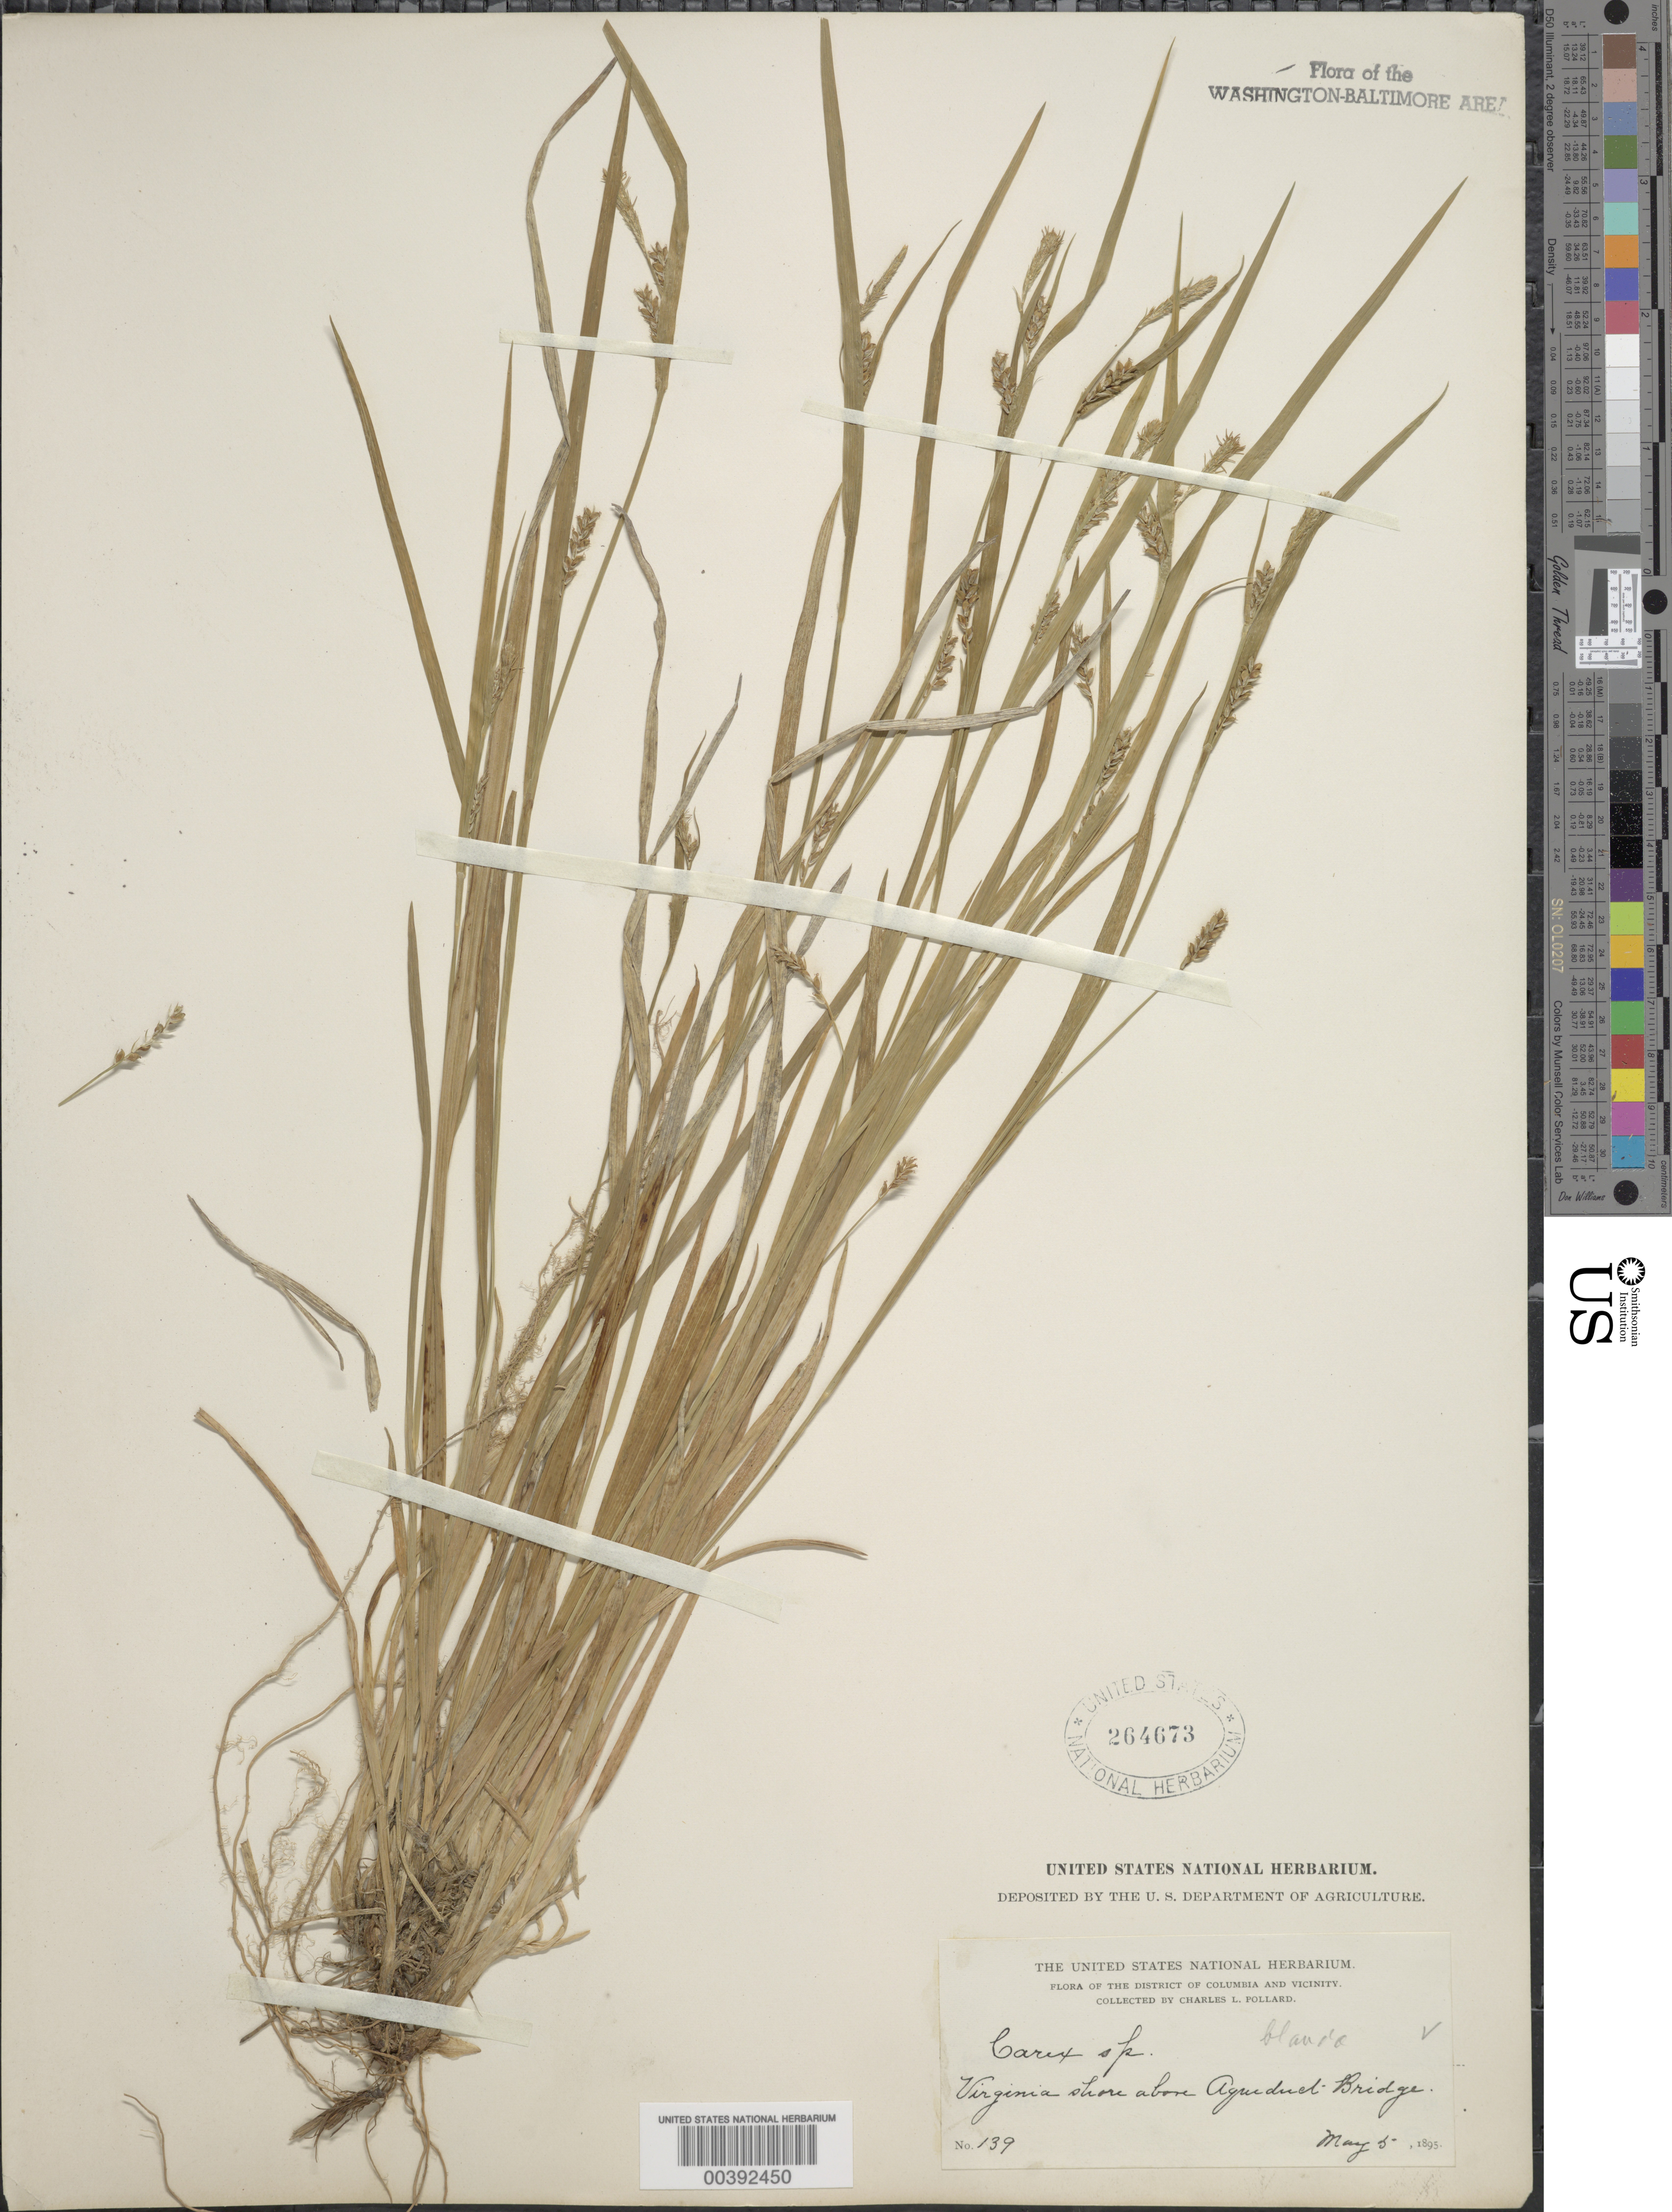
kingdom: Plantae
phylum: Tracheophyta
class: Liliopsida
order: Poales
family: Cyperaceae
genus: Carex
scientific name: Carex gracilescens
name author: Steud.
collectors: C. L. Pollard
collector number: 139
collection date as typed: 05 May 1895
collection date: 1895-05-05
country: United States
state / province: Virginia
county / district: Fairfax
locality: Above Aqueduct Bridge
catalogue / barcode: US 264673